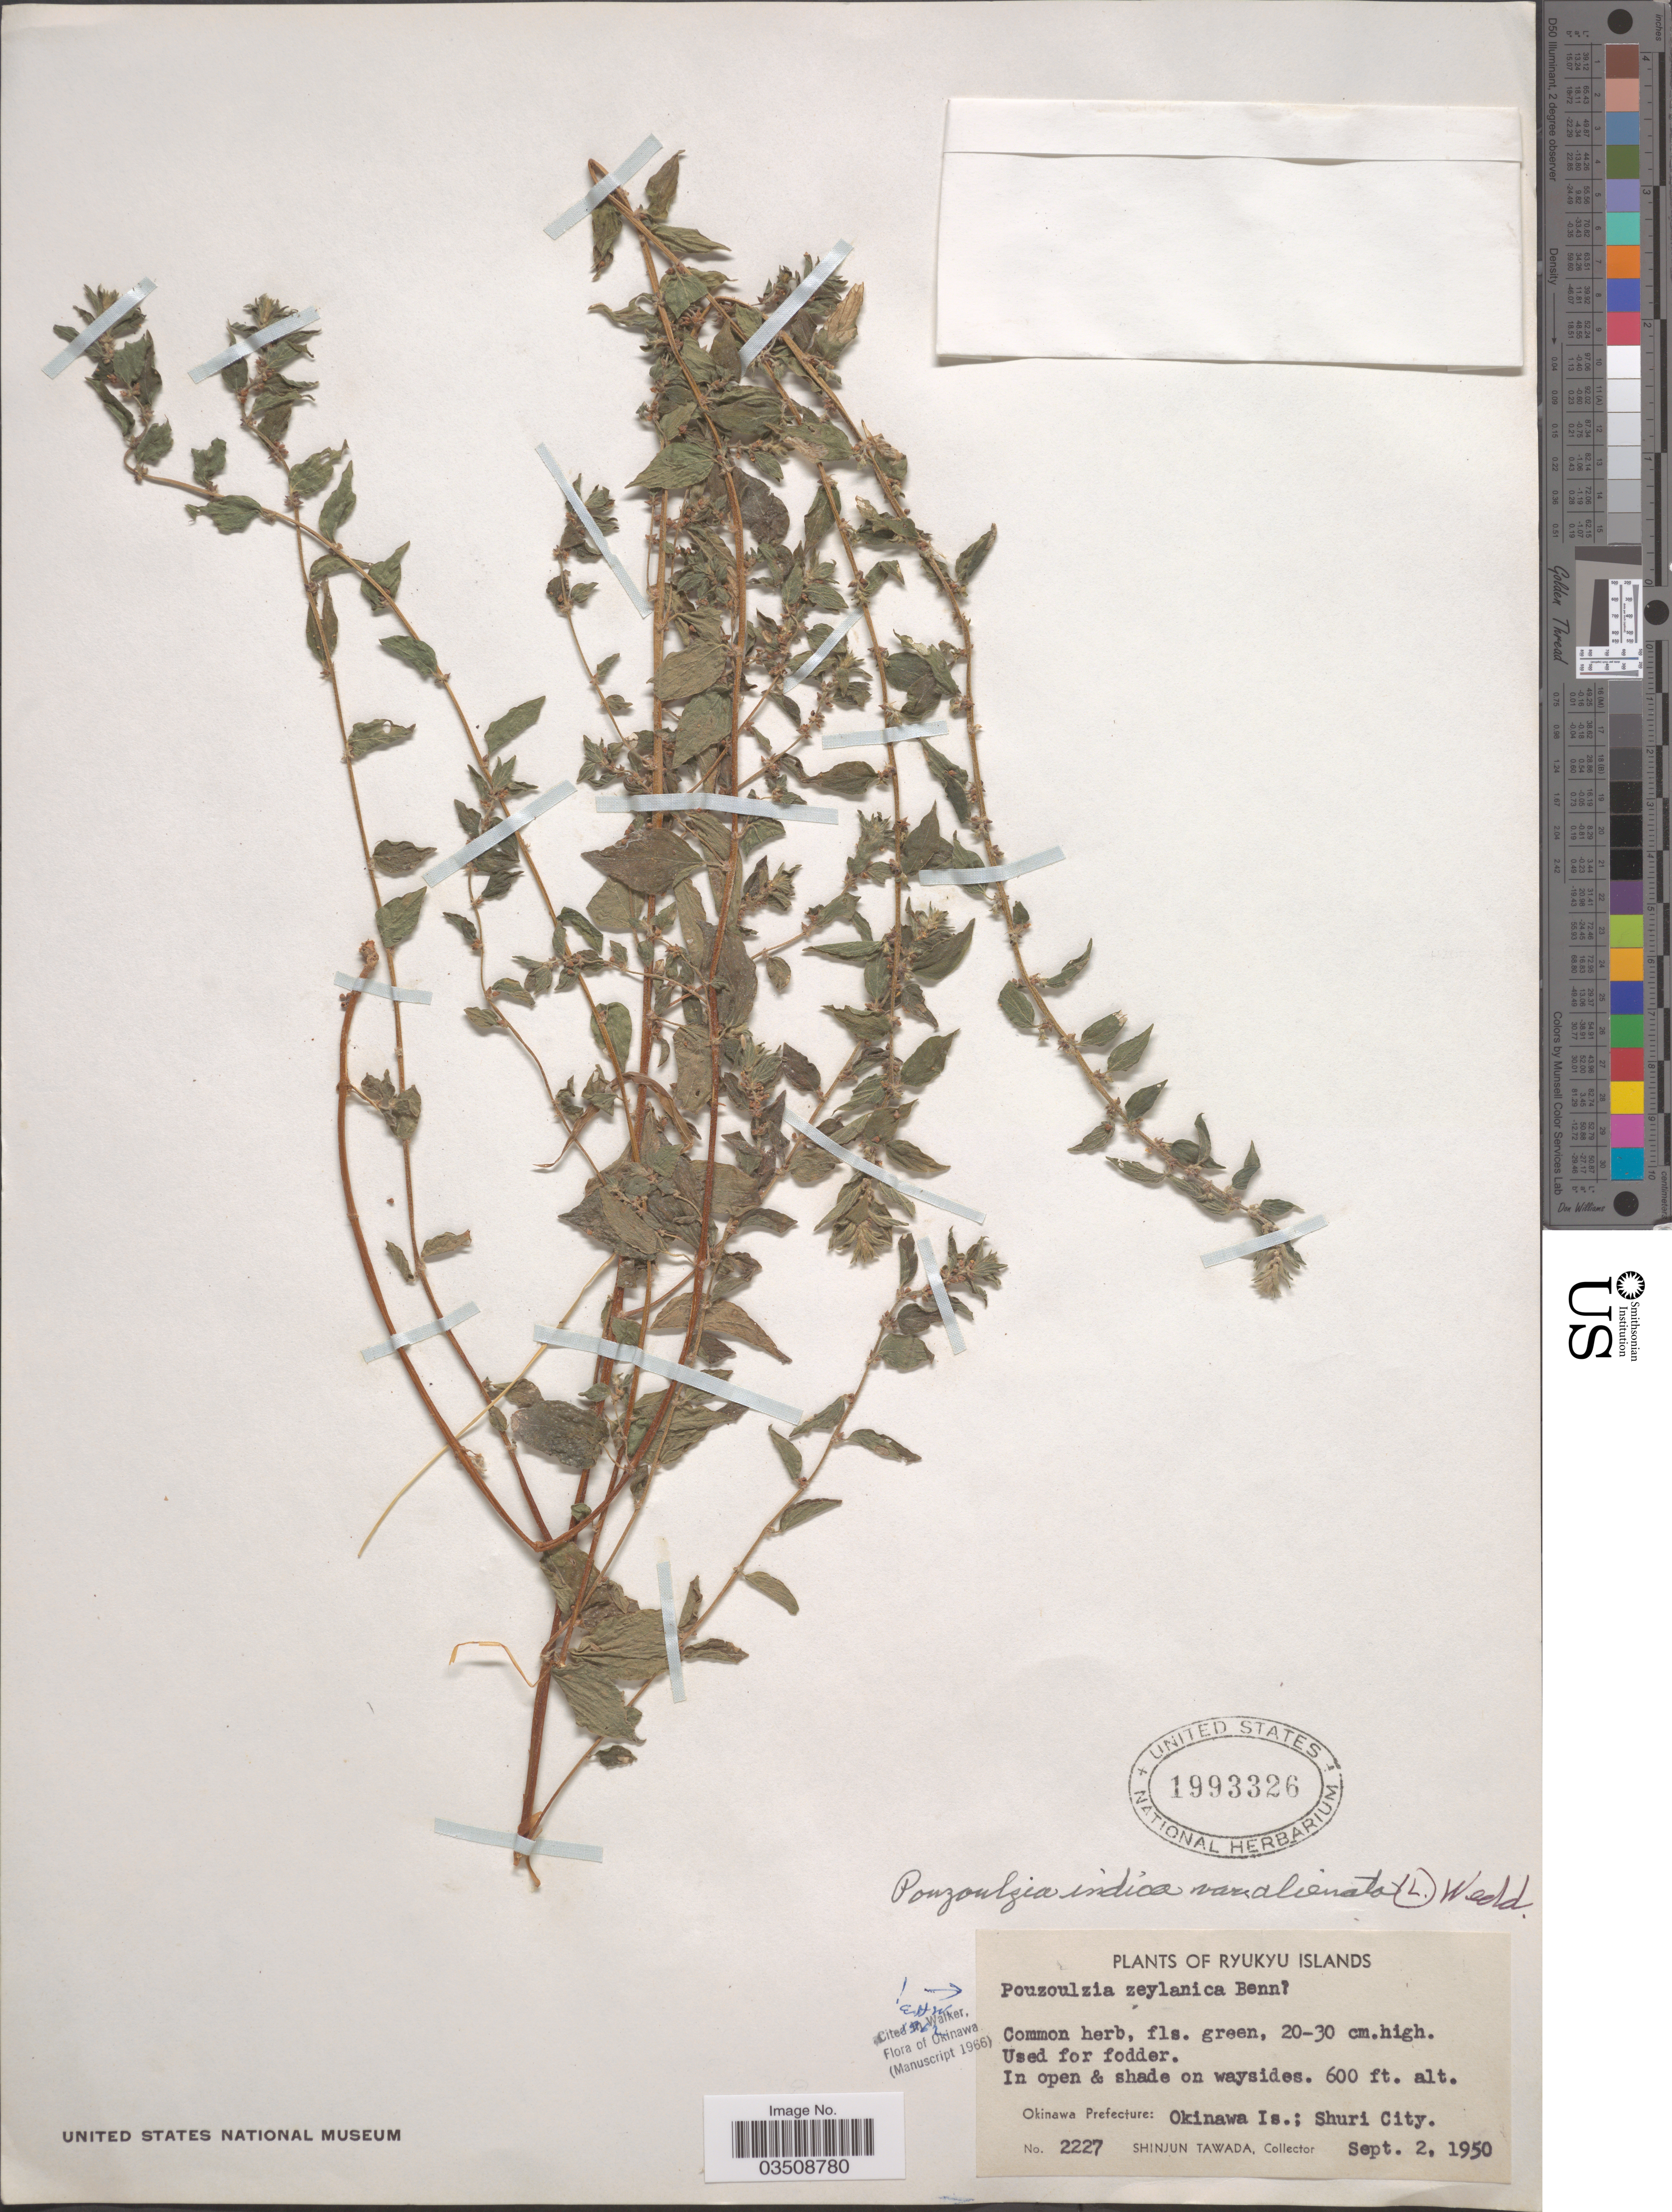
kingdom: Plantae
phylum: Tracheophyta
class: Magnoliopsida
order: Rosales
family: Urticaceae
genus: Pouzolzia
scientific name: Pouzolzia zeylanica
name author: (L.) Benn.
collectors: S. Tawada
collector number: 2227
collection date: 1950-09-02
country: Japan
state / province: Okinawa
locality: Ryukyu Islands. Okinawa Prefecture: Okinawa Is.; Shuri City.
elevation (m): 183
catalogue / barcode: US 1993326